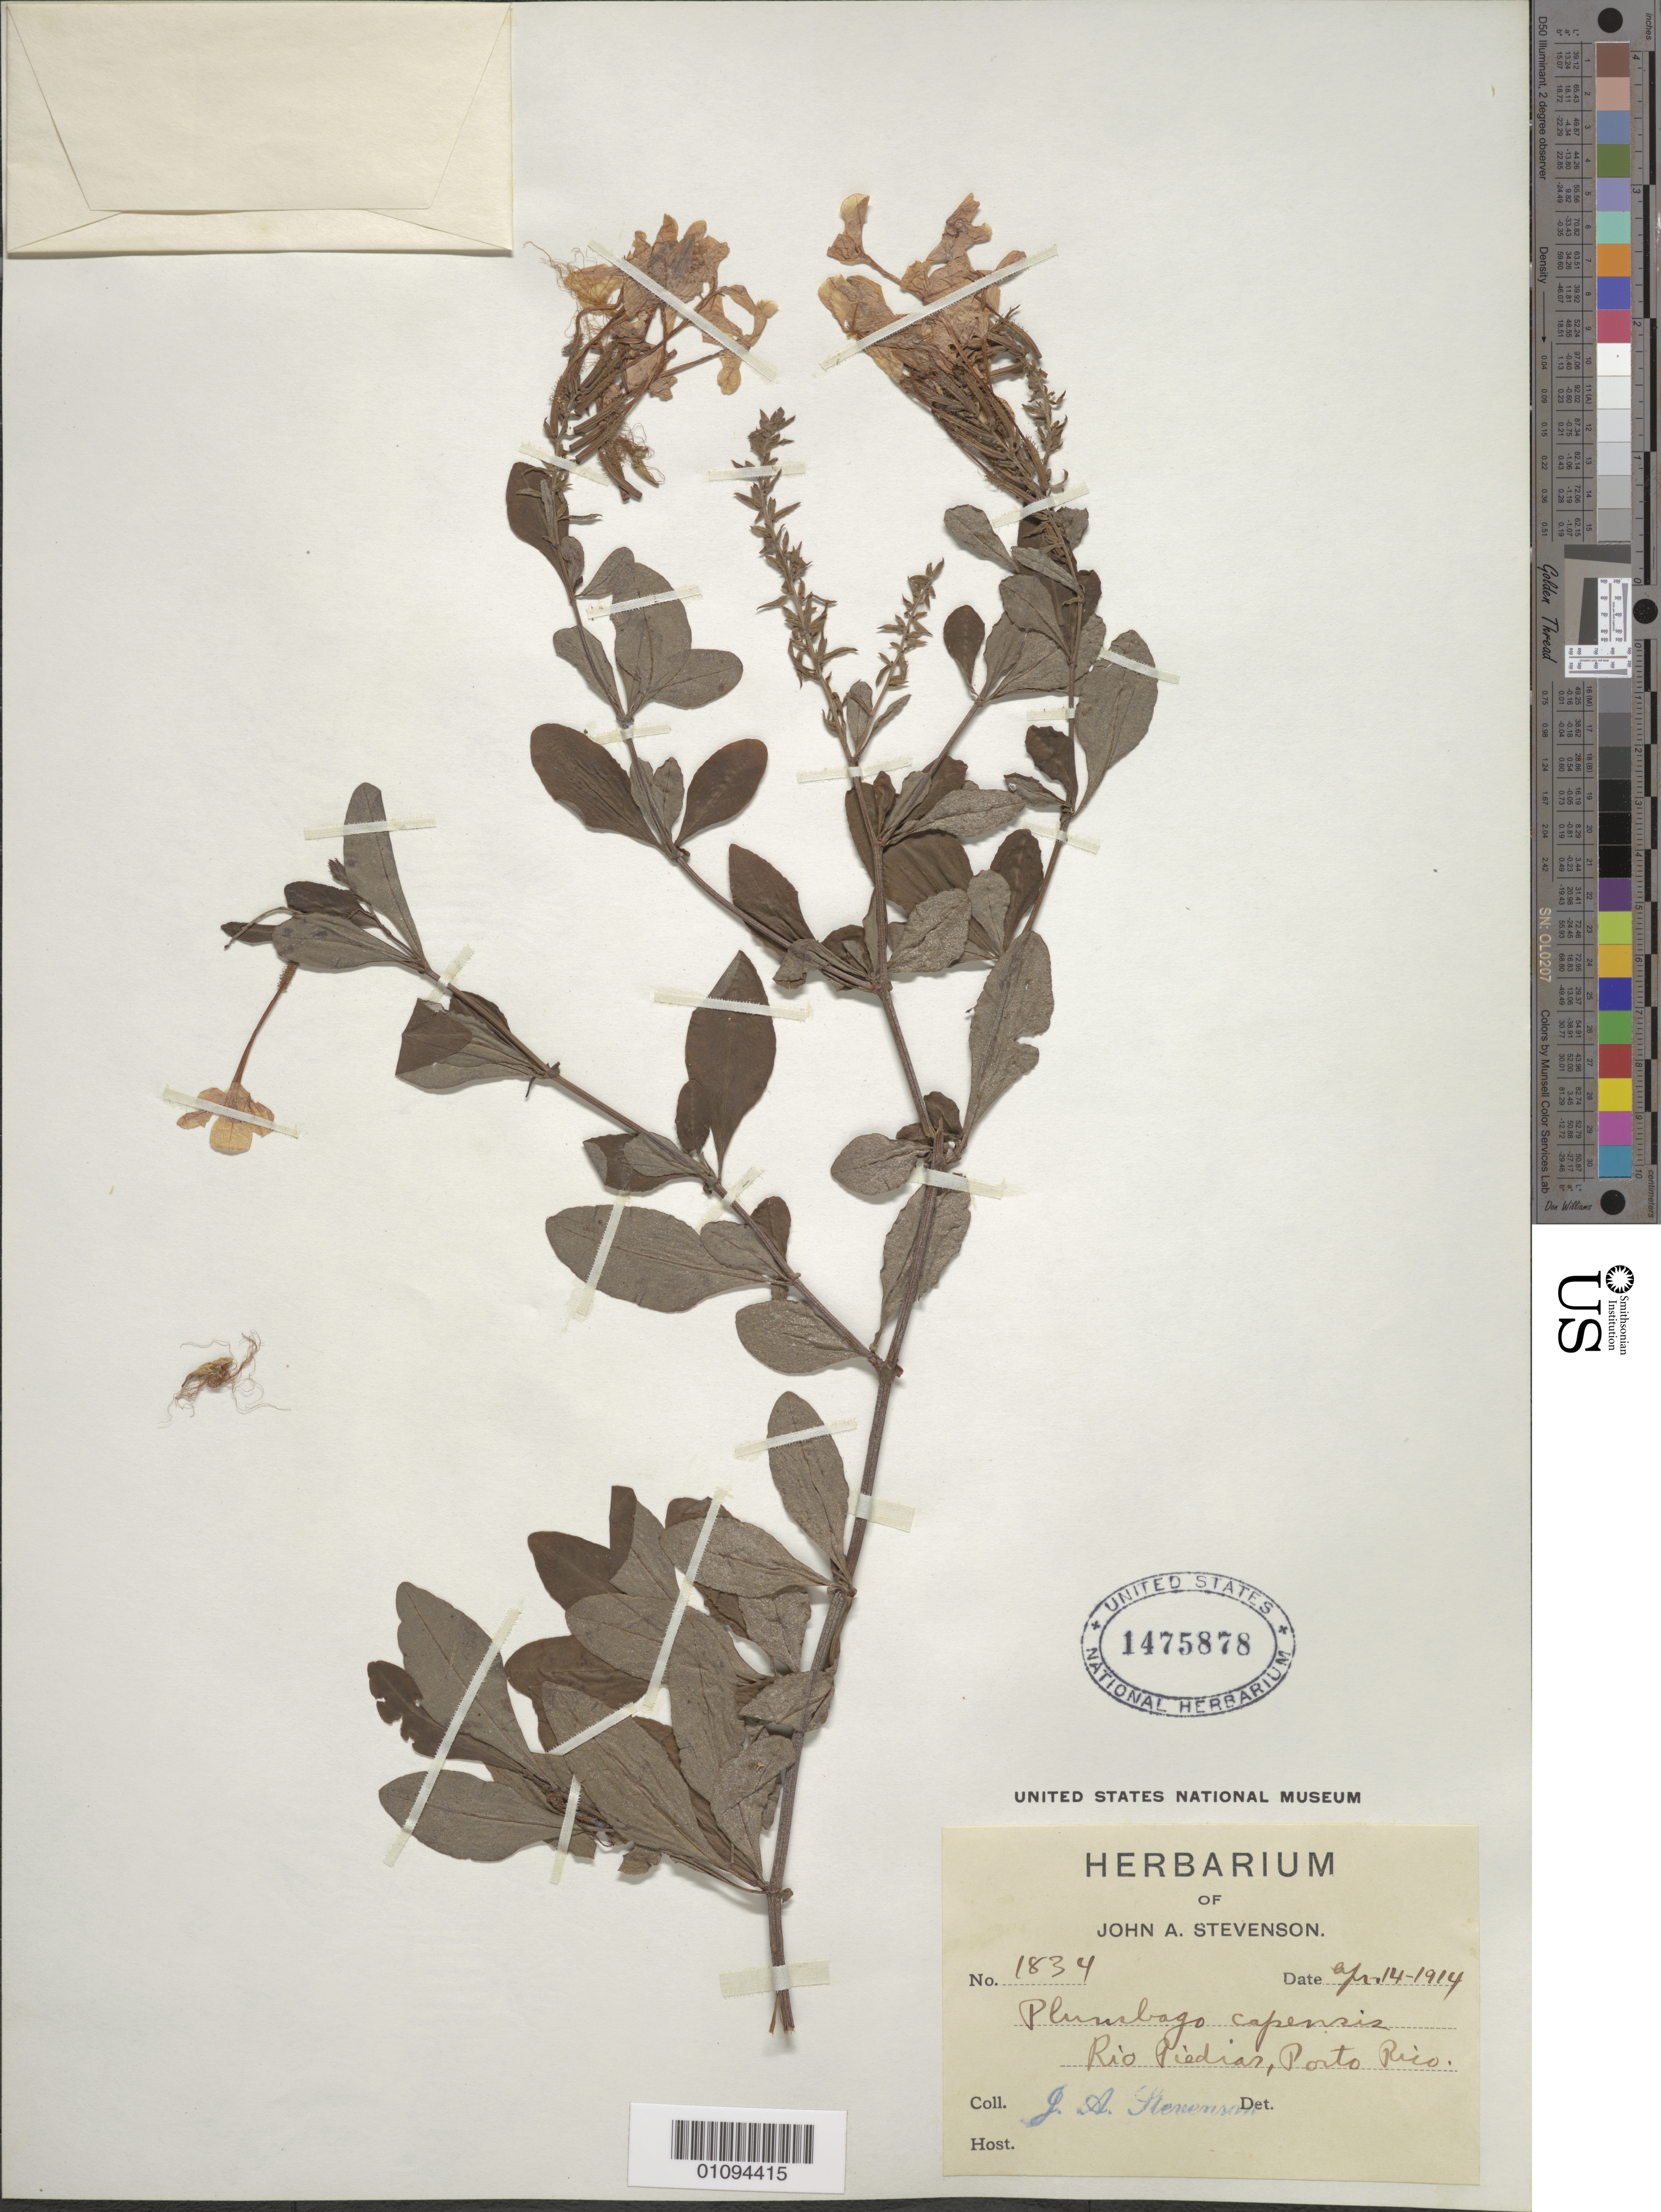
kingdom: Plantae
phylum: Tracheophyta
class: Magnoliopsida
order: Caryophyllales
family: Plumbaginaceae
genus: Plumbago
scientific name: Plumbago auriculata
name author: Lam.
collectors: J. Stevenson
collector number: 1834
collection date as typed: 14 Apr 1914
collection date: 1914-04-14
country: Puerto Rico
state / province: San Juan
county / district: Río Piedras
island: Puerto Rico I.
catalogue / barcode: US 1475878